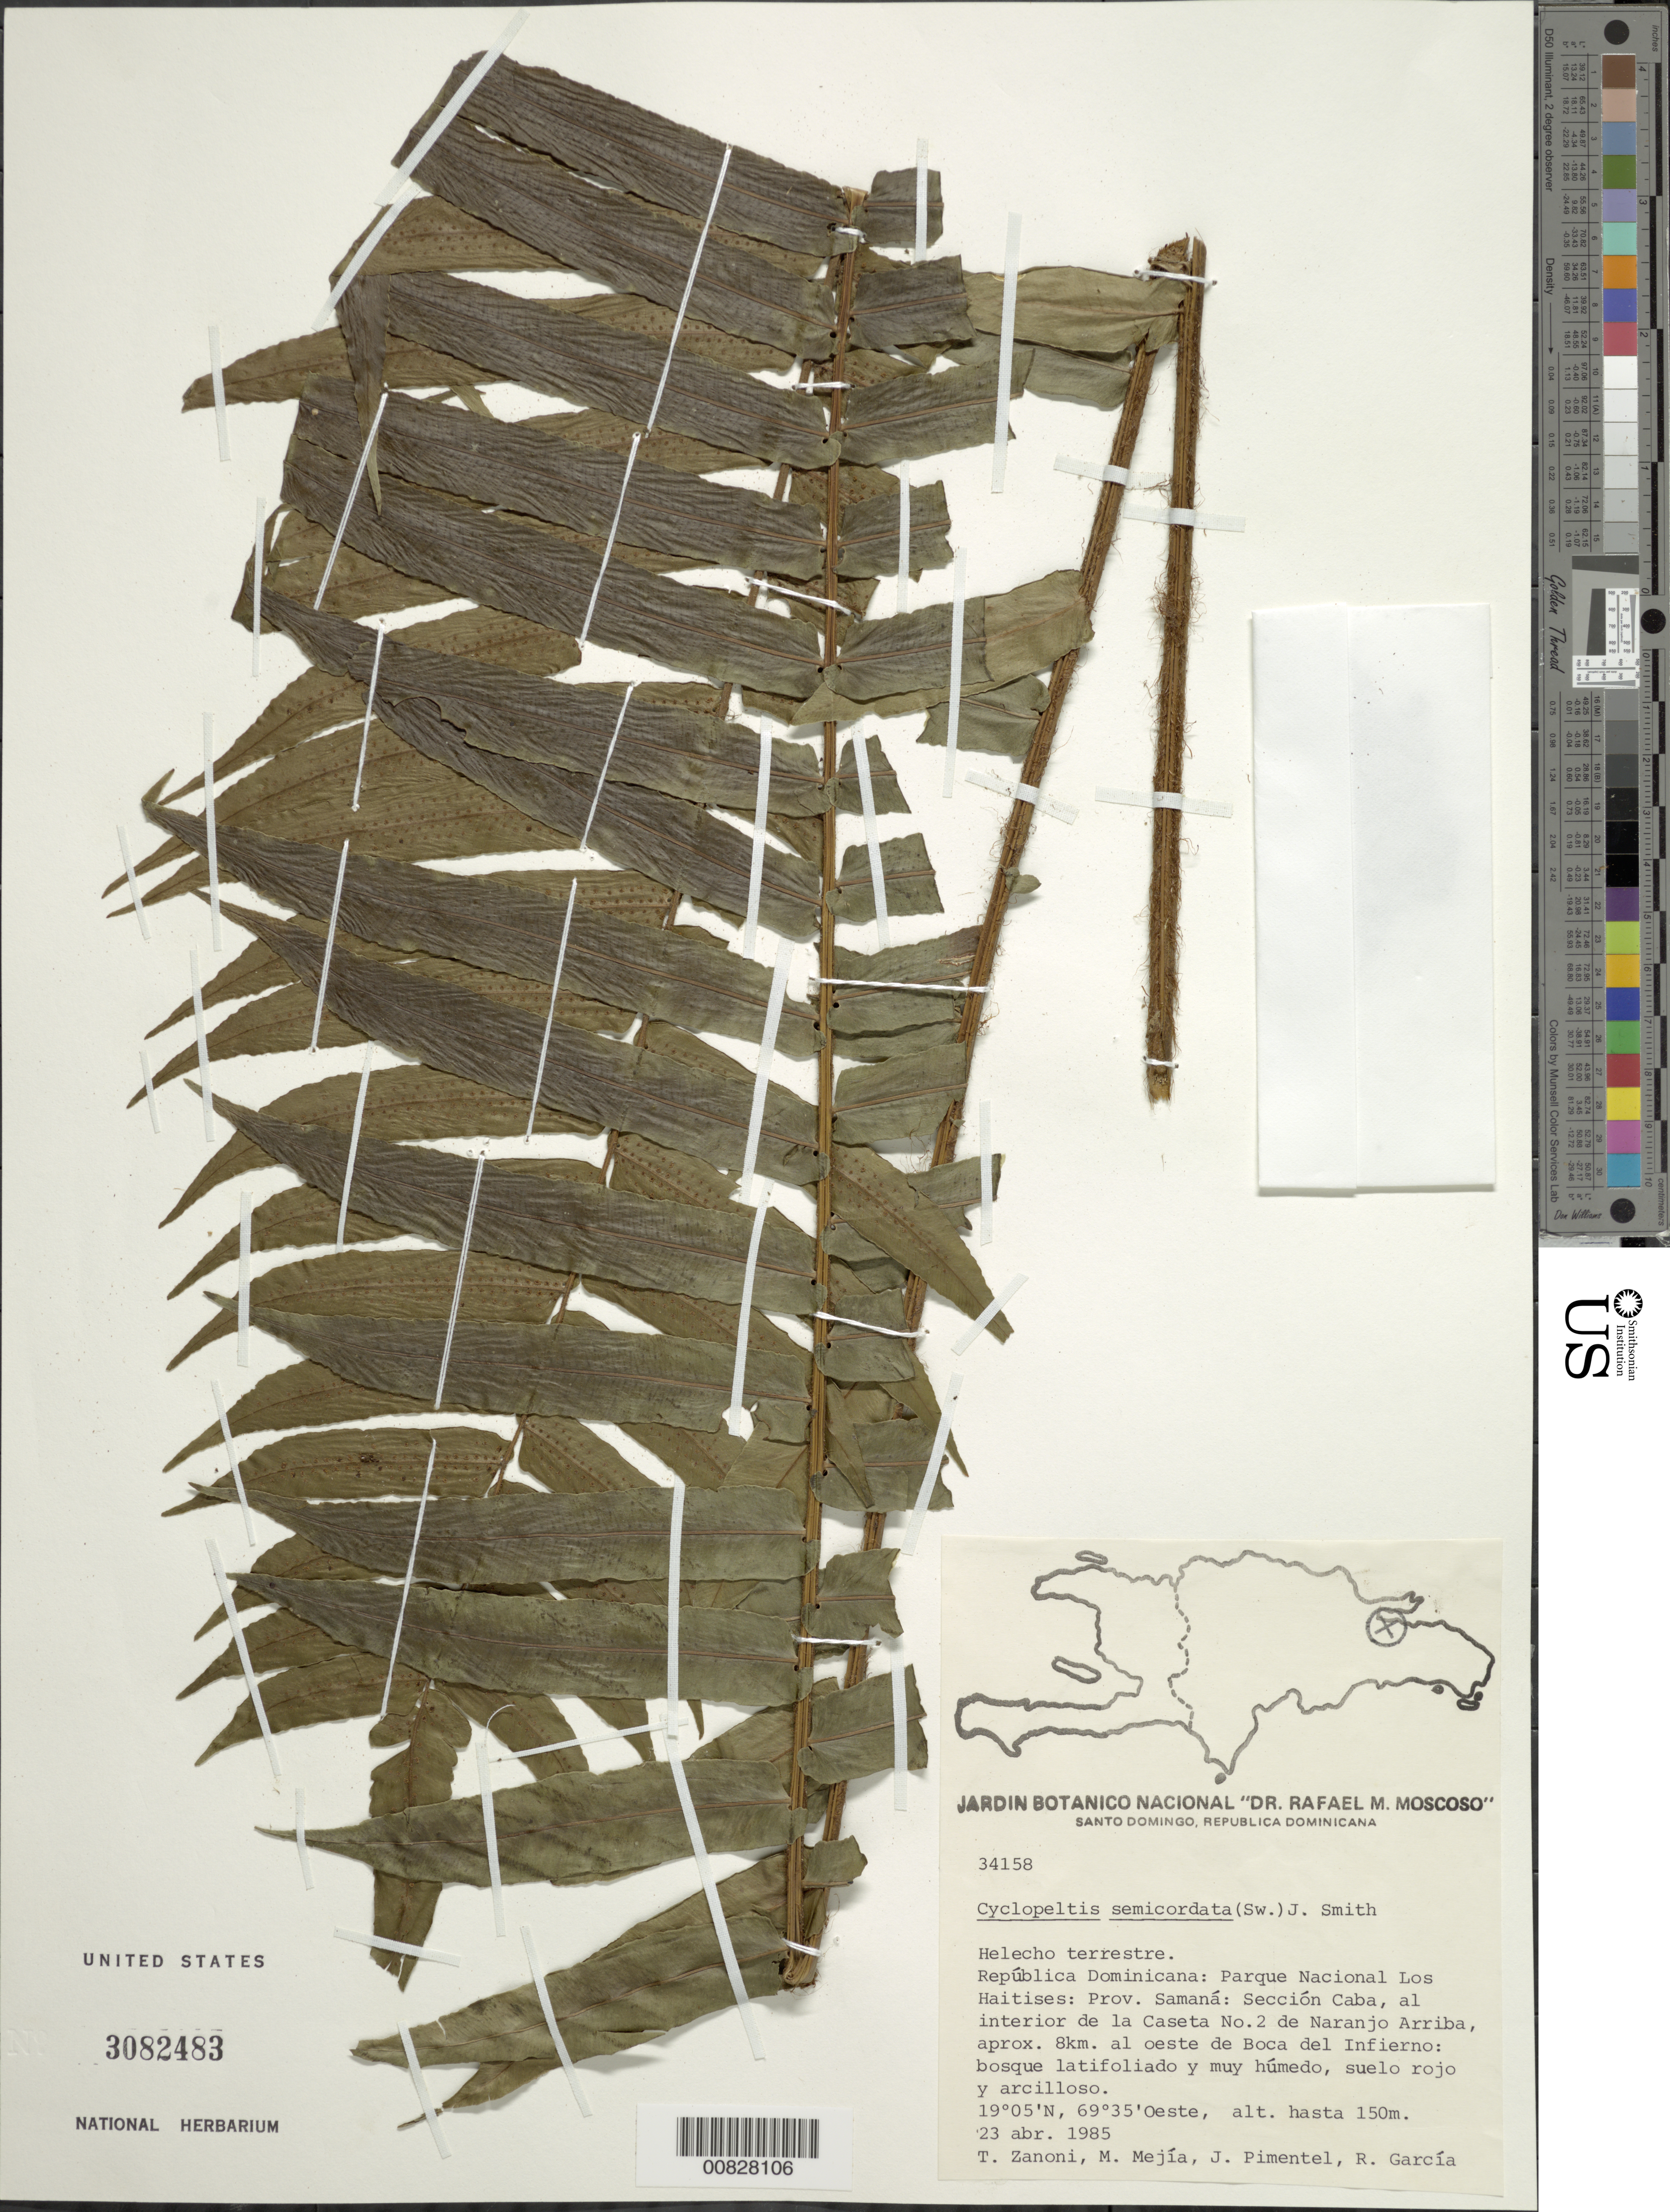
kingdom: Plantae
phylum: Tracheophyta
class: Polypodiopsida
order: Polypodiales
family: Lomariopsidaceae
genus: Cyclopeltis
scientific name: Cyclopeltis semicordata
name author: (Sw.) J. Sm.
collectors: T. A. Zanoni, T. A. Zanoni, M. Mejia, J. Pimentel & R. Garcáa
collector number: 34158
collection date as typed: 23 Apr 1985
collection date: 1985-04-23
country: Dominican Republic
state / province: Samana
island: Hispaniola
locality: Parque Nacional Los Haitises, Sec. Caba, interior de la Caseta No. 2 de Naranjo Arriba, 8 km W de Boca del Infierno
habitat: Bosque latifoliado y muy húmedo, suelo rojo y arcilloso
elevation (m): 150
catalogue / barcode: US 3082483